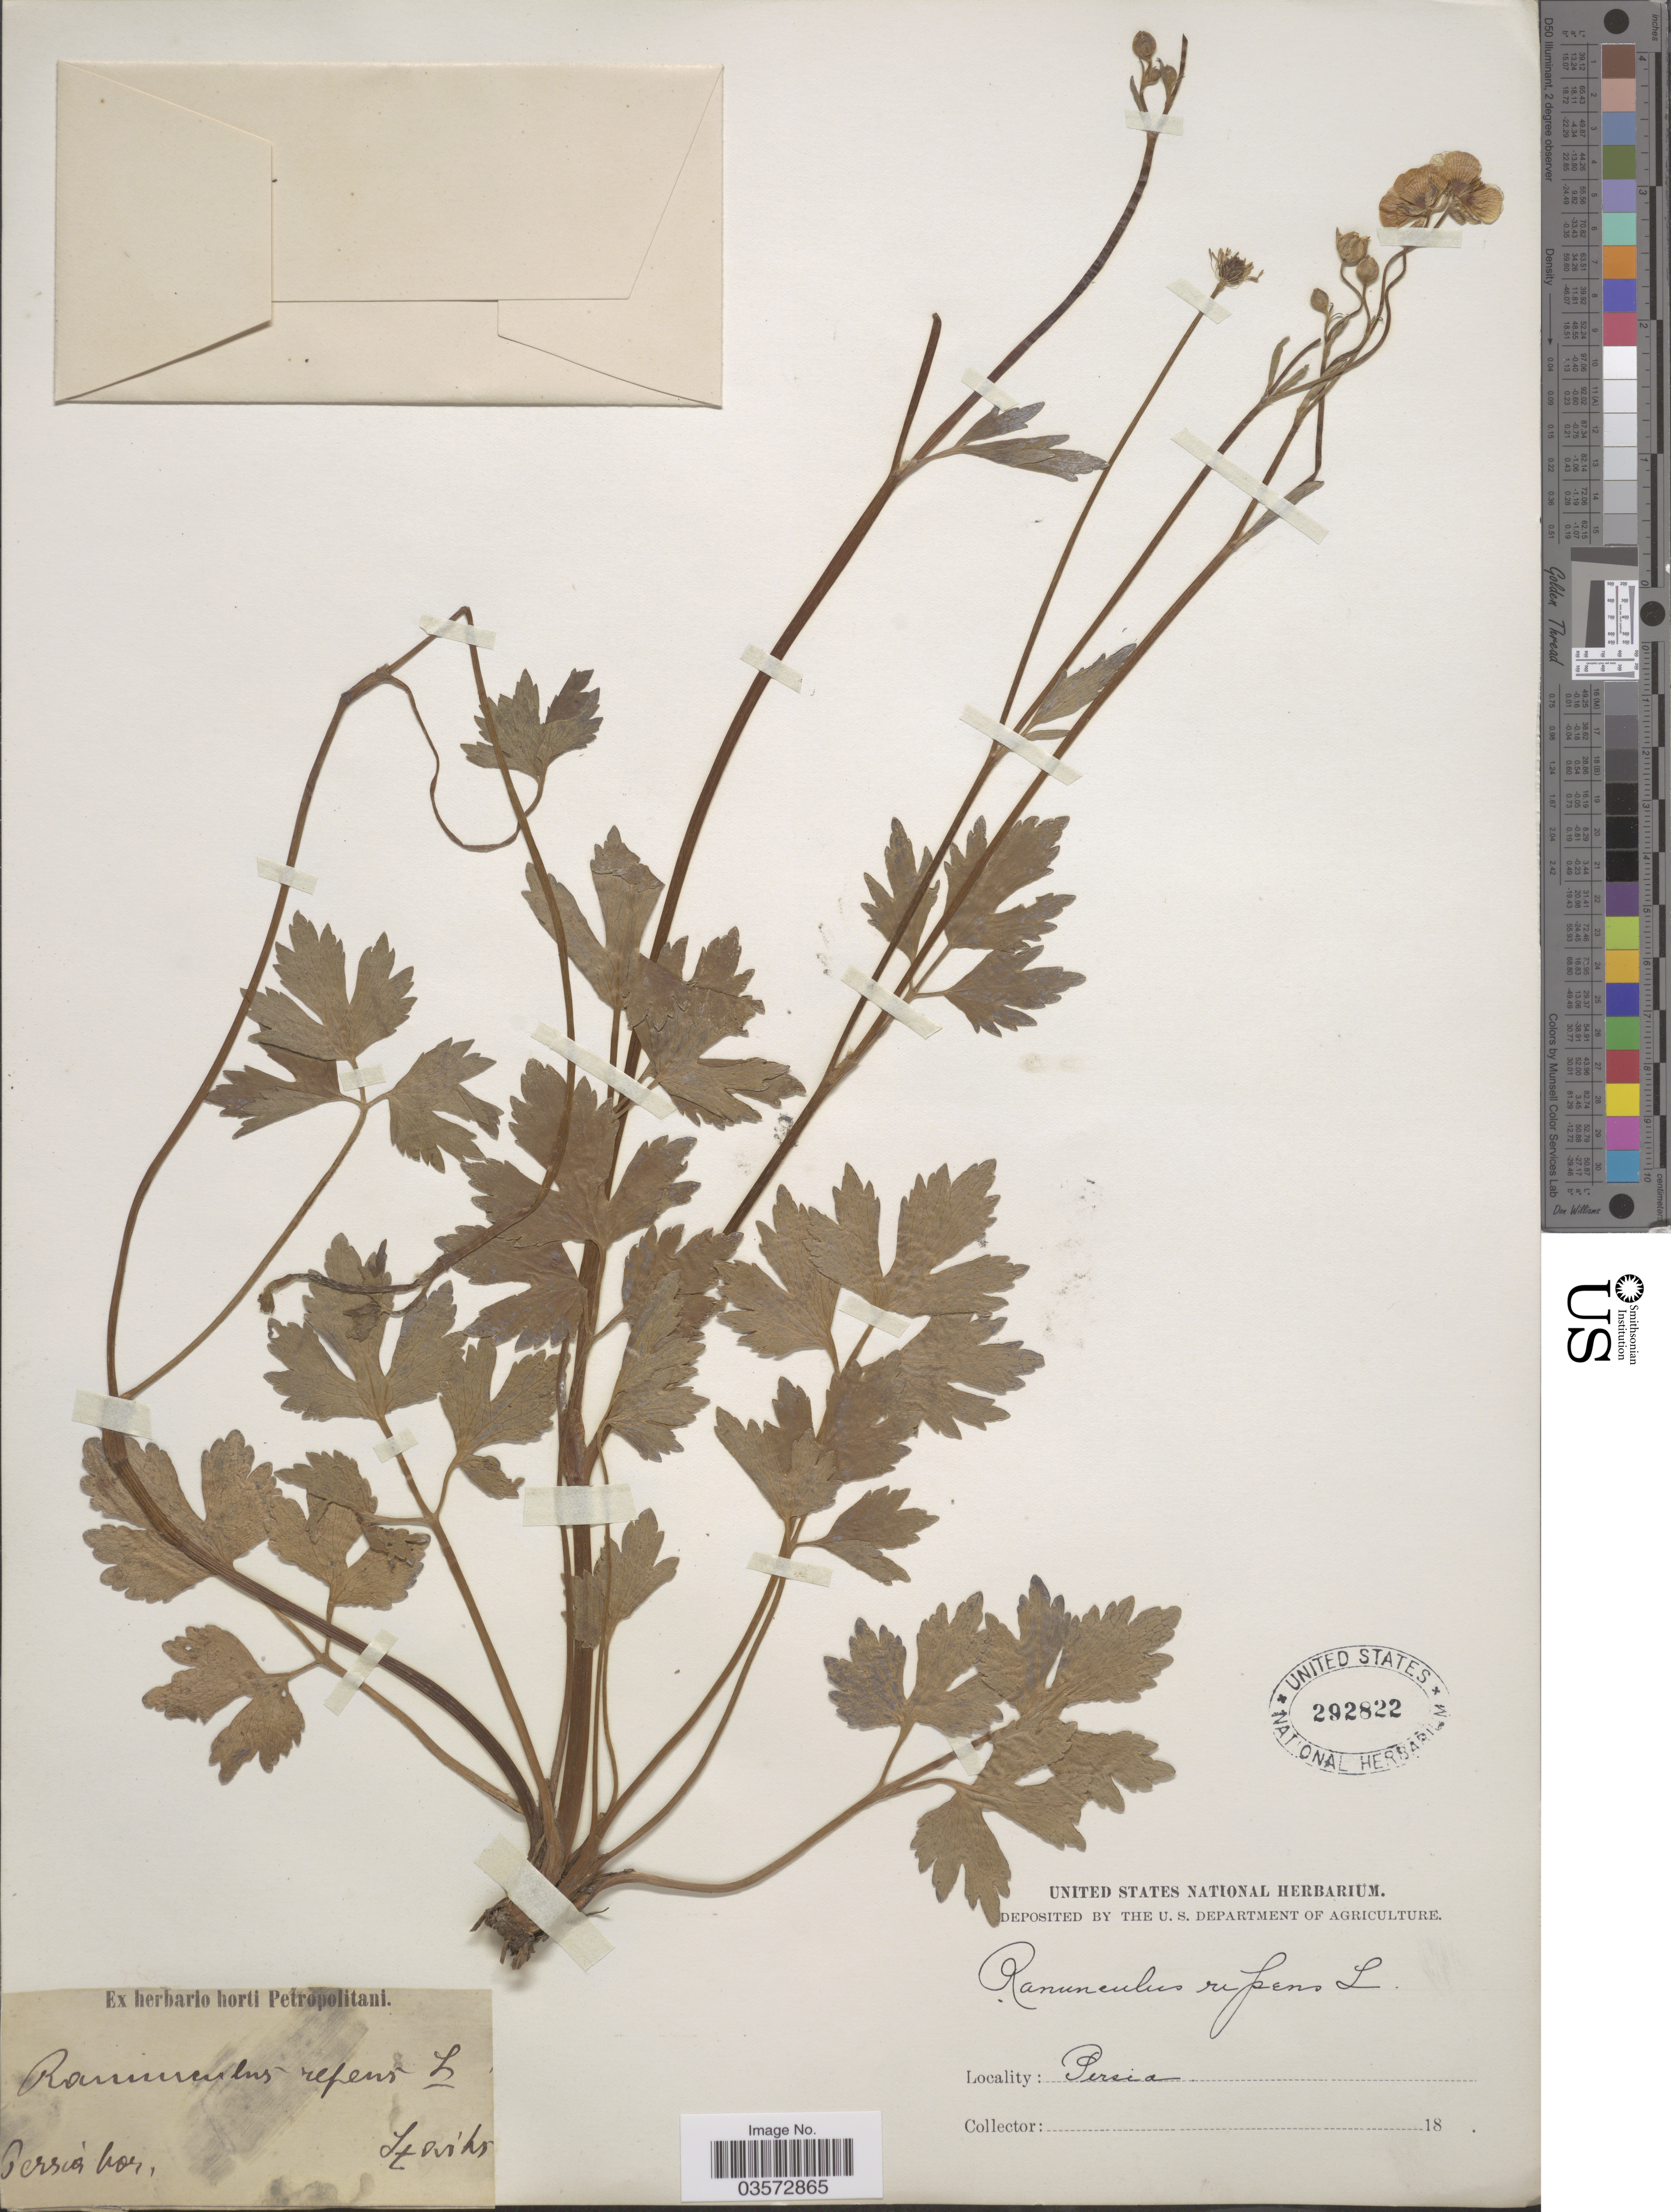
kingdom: Plantae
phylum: Tracheophyta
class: Magnoliopsida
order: Ranunculales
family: Ranunculaceae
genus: Ranunculus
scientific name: Ranunculus repens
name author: L.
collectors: Szovits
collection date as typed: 18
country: Iran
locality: Persia bor.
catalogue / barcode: US 292822